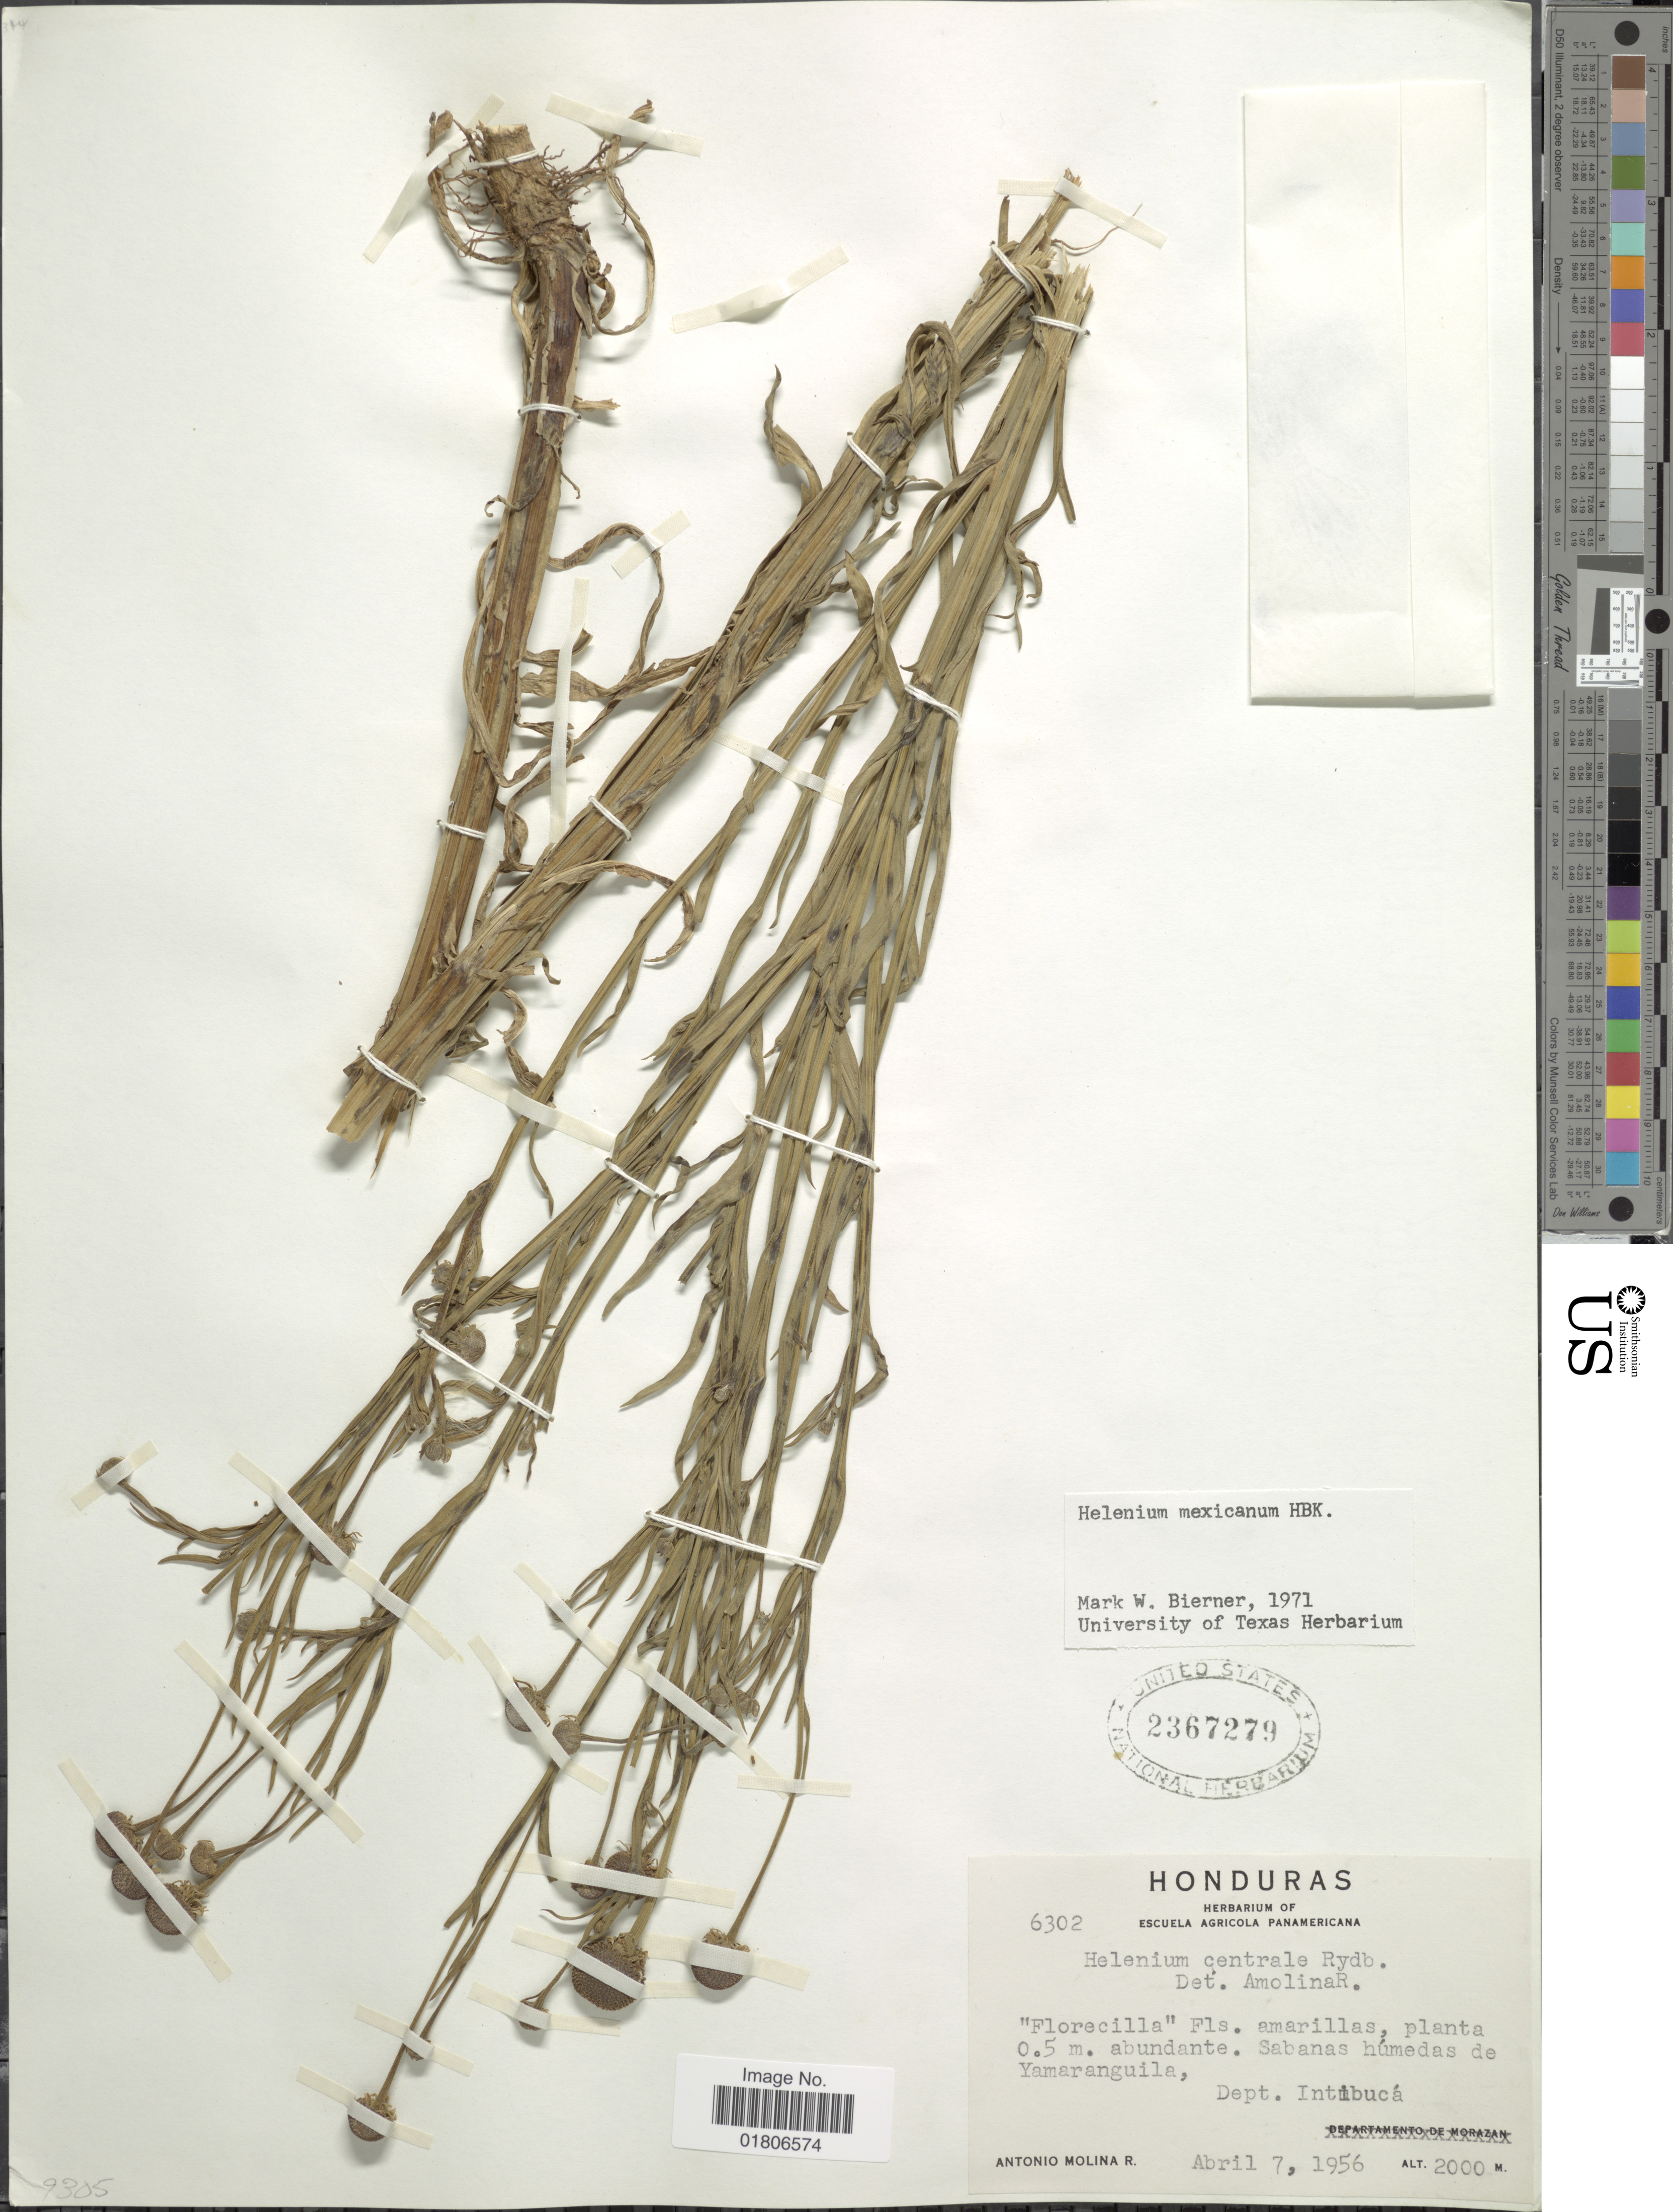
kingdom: Plantae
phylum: Tracheophyta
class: Magnoliopsida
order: Asterales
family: Asteraceae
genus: Helenium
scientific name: Helenium mexicanum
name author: Kunth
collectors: A. Molina R.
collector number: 6302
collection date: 1956-04-07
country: Honduras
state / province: Intibuca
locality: Sabanas húmedas de Yamaranguila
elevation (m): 2000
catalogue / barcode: US 2367279